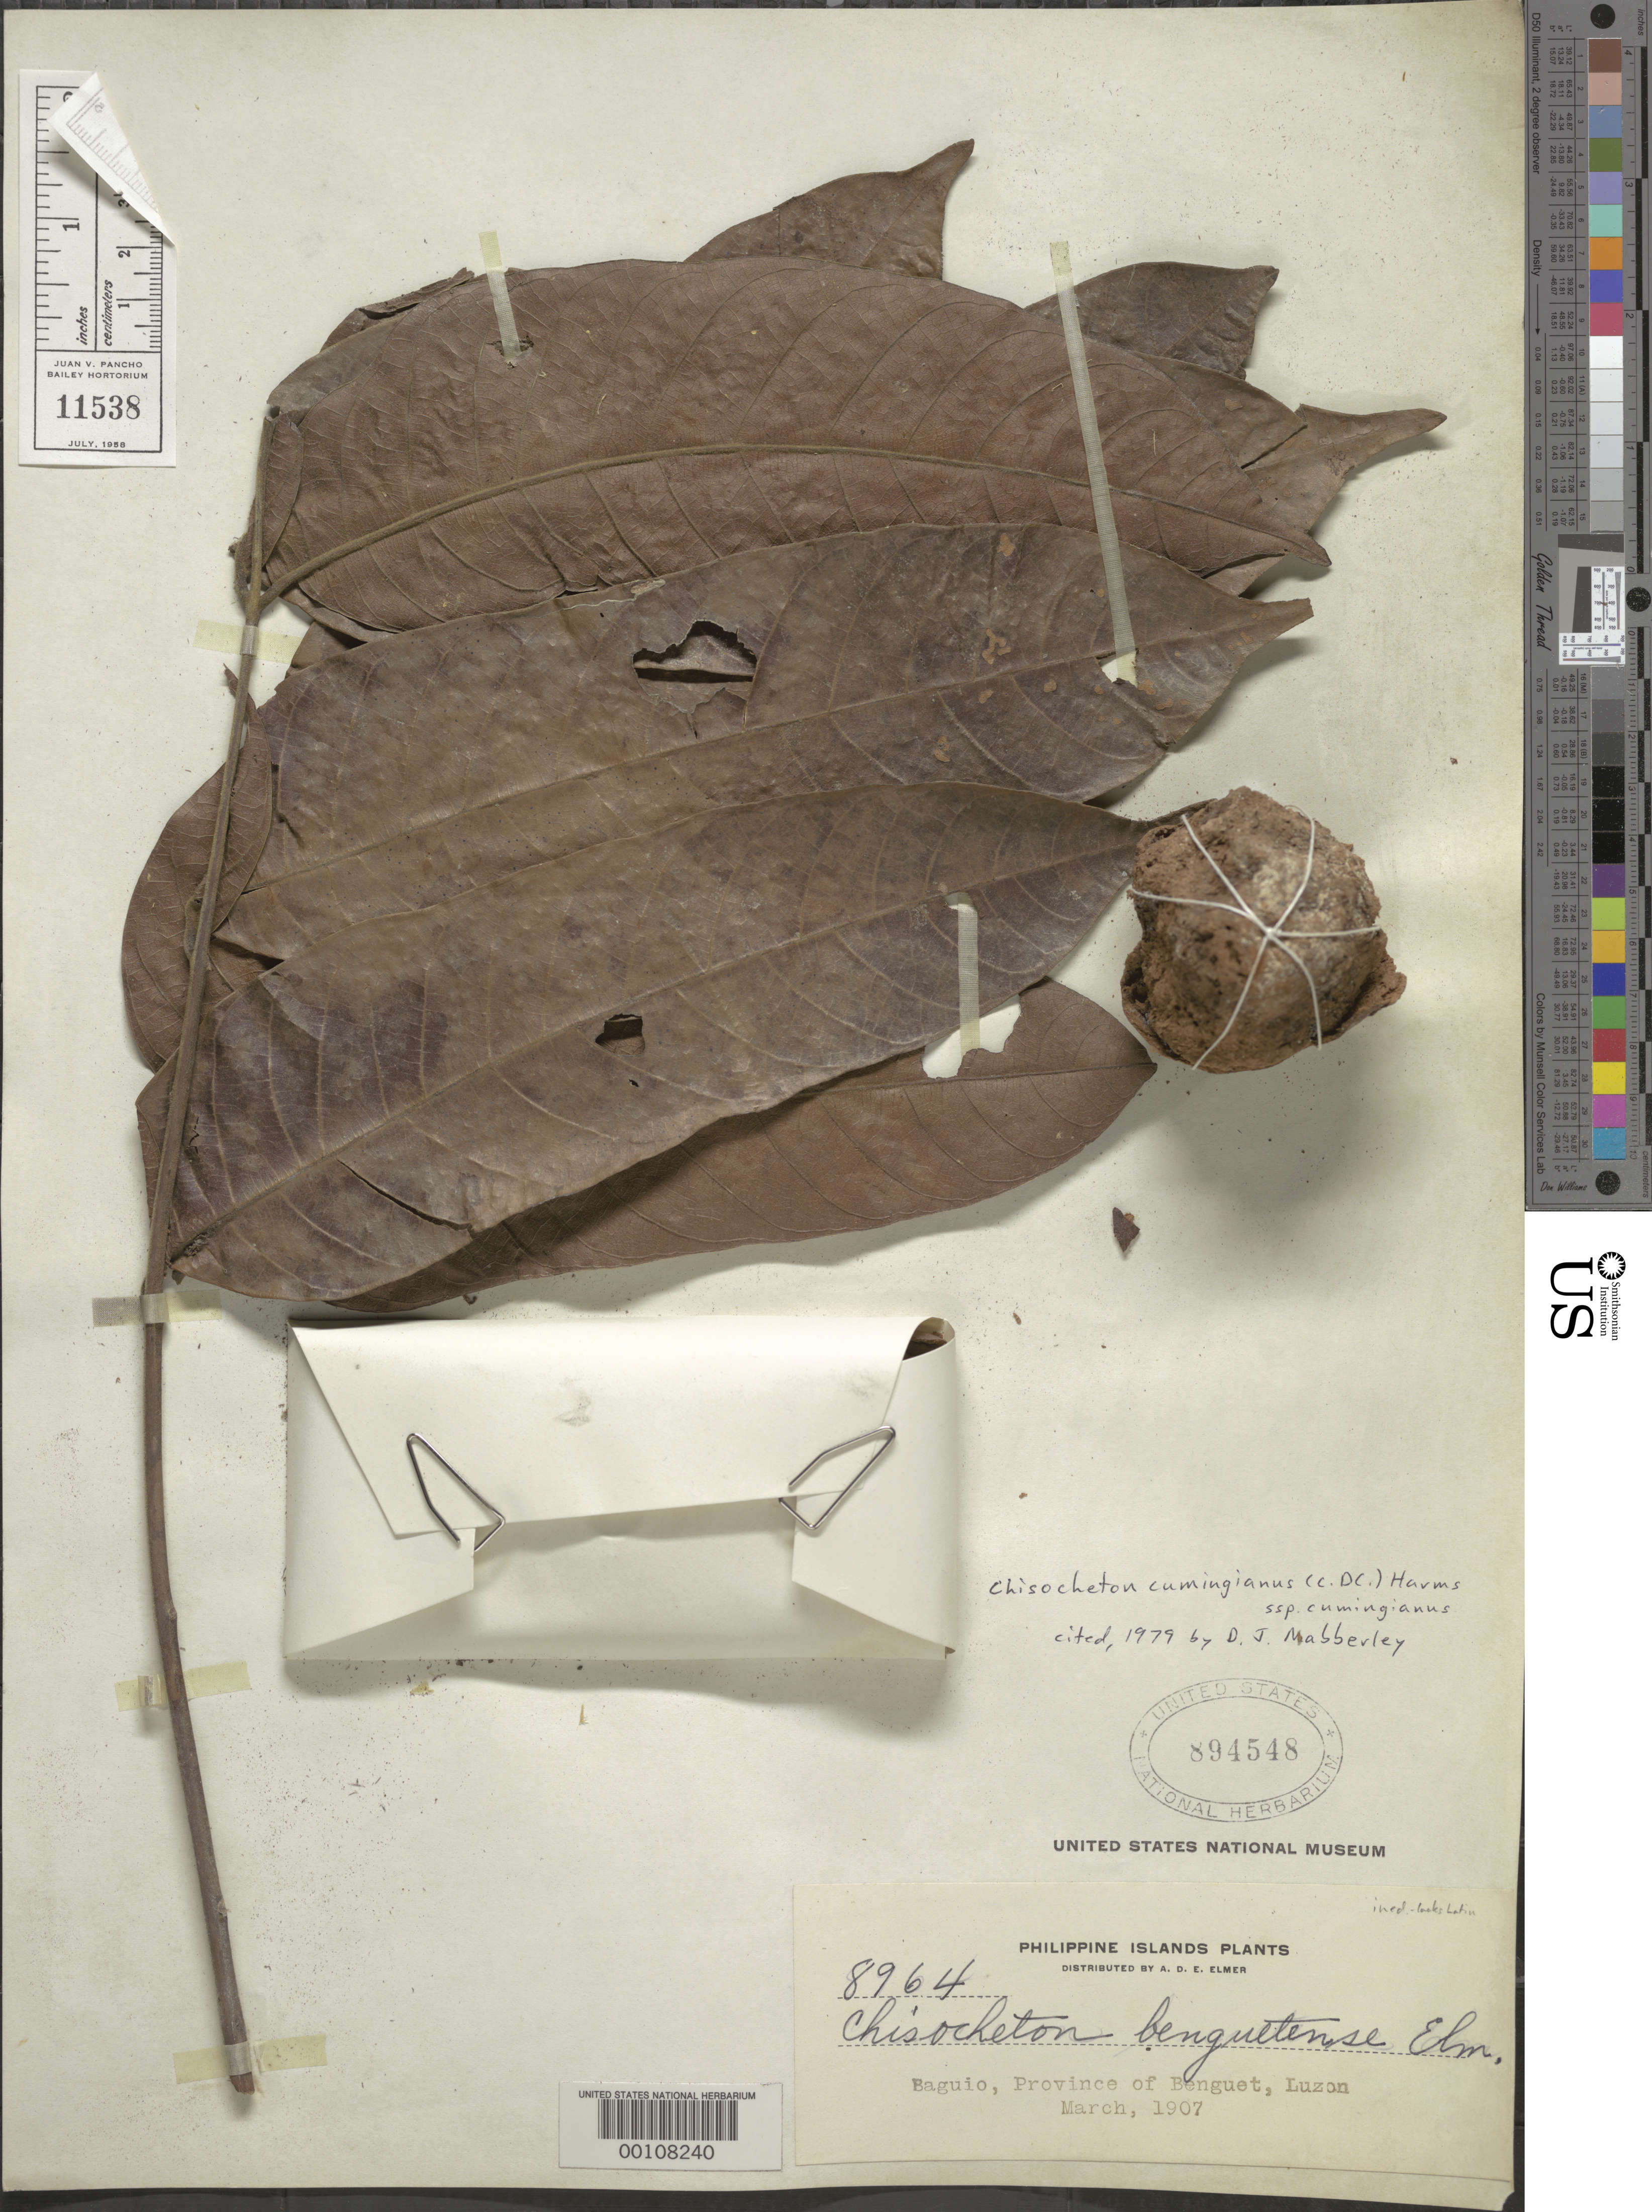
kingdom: Plantae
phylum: Tracheophyta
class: Magnoliopsida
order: Sapindales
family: Meliaceae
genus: Chisocheton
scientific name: Chisocheton cumingianus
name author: (C. DC.) Harms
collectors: A. D. E. Elmer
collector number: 8964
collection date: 1907-03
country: Philippines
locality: Philippine Islands. Baguio, Province of Benguet, Luzon.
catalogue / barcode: US 894548